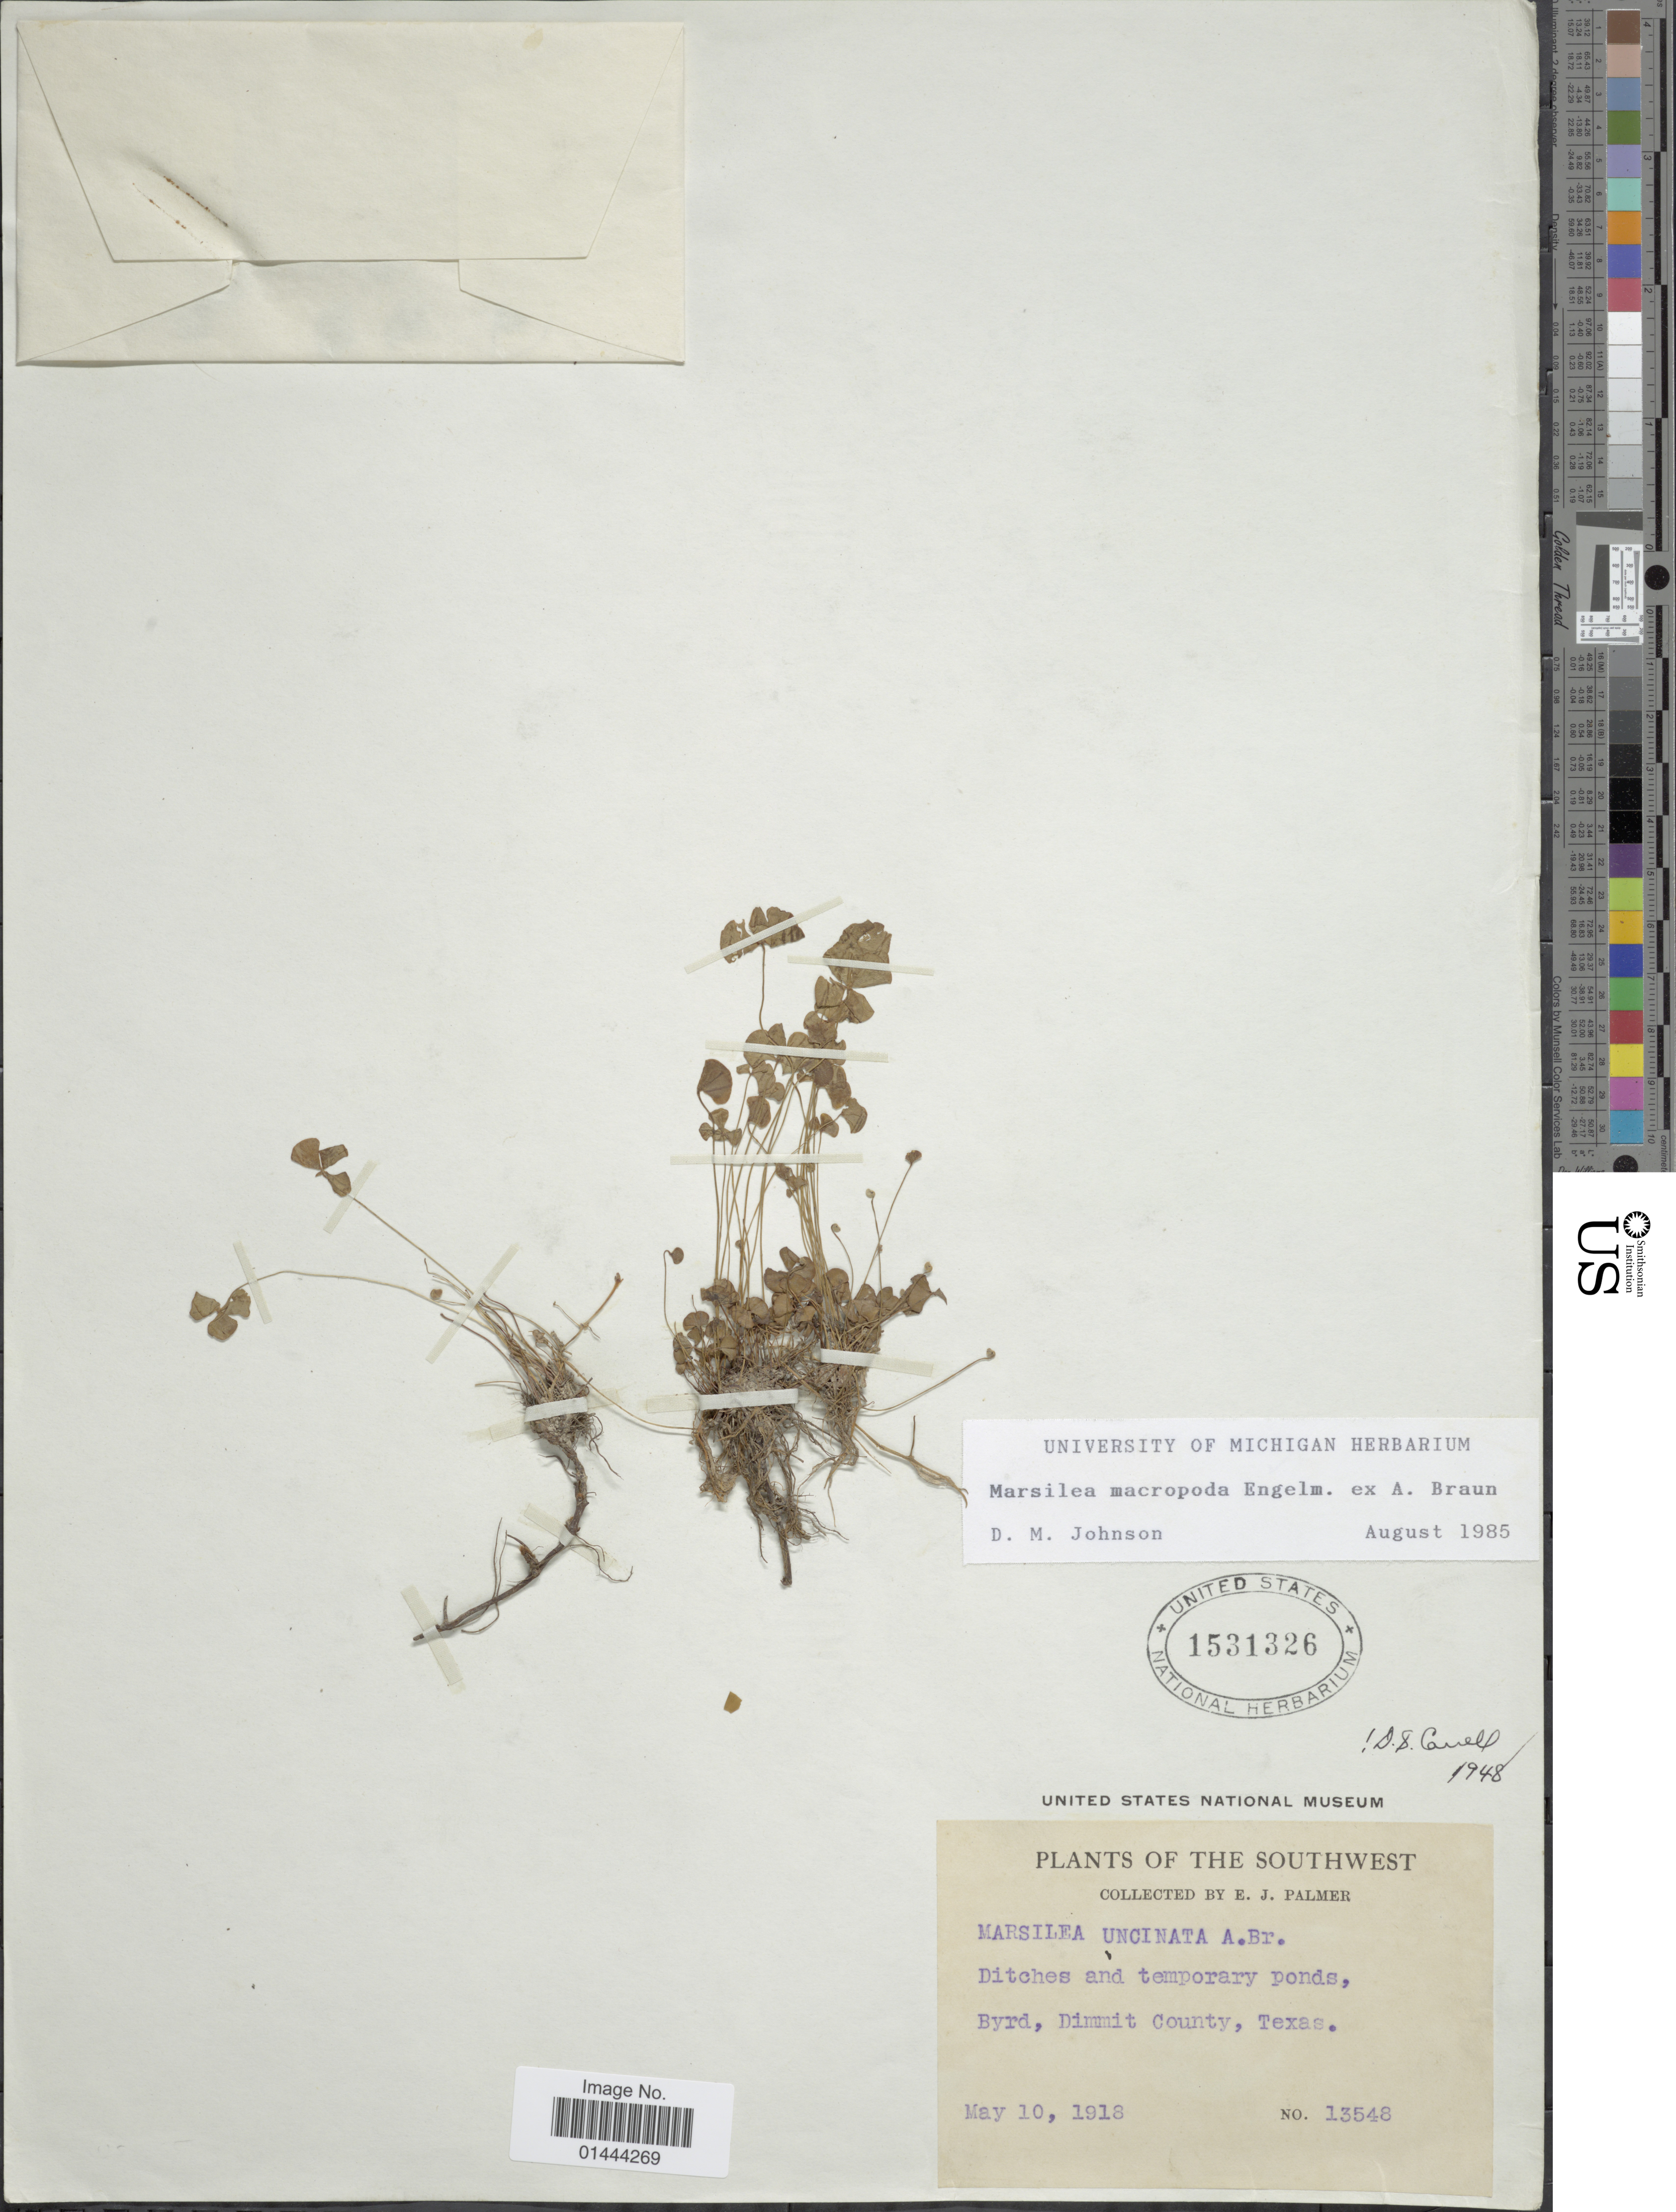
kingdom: Plantae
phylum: Tracheophyta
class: Polypodiopsida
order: Salviniales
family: Marsileaceae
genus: Marsilea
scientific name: Marsilea macropoda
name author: Engelm. ex A. Braun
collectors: E. J. Palmer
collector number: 13548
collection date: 1918-05-10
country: United States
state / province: Texas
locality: Ditches and temporary ponds, Burd, Dimmit County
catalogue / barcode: US 1531326